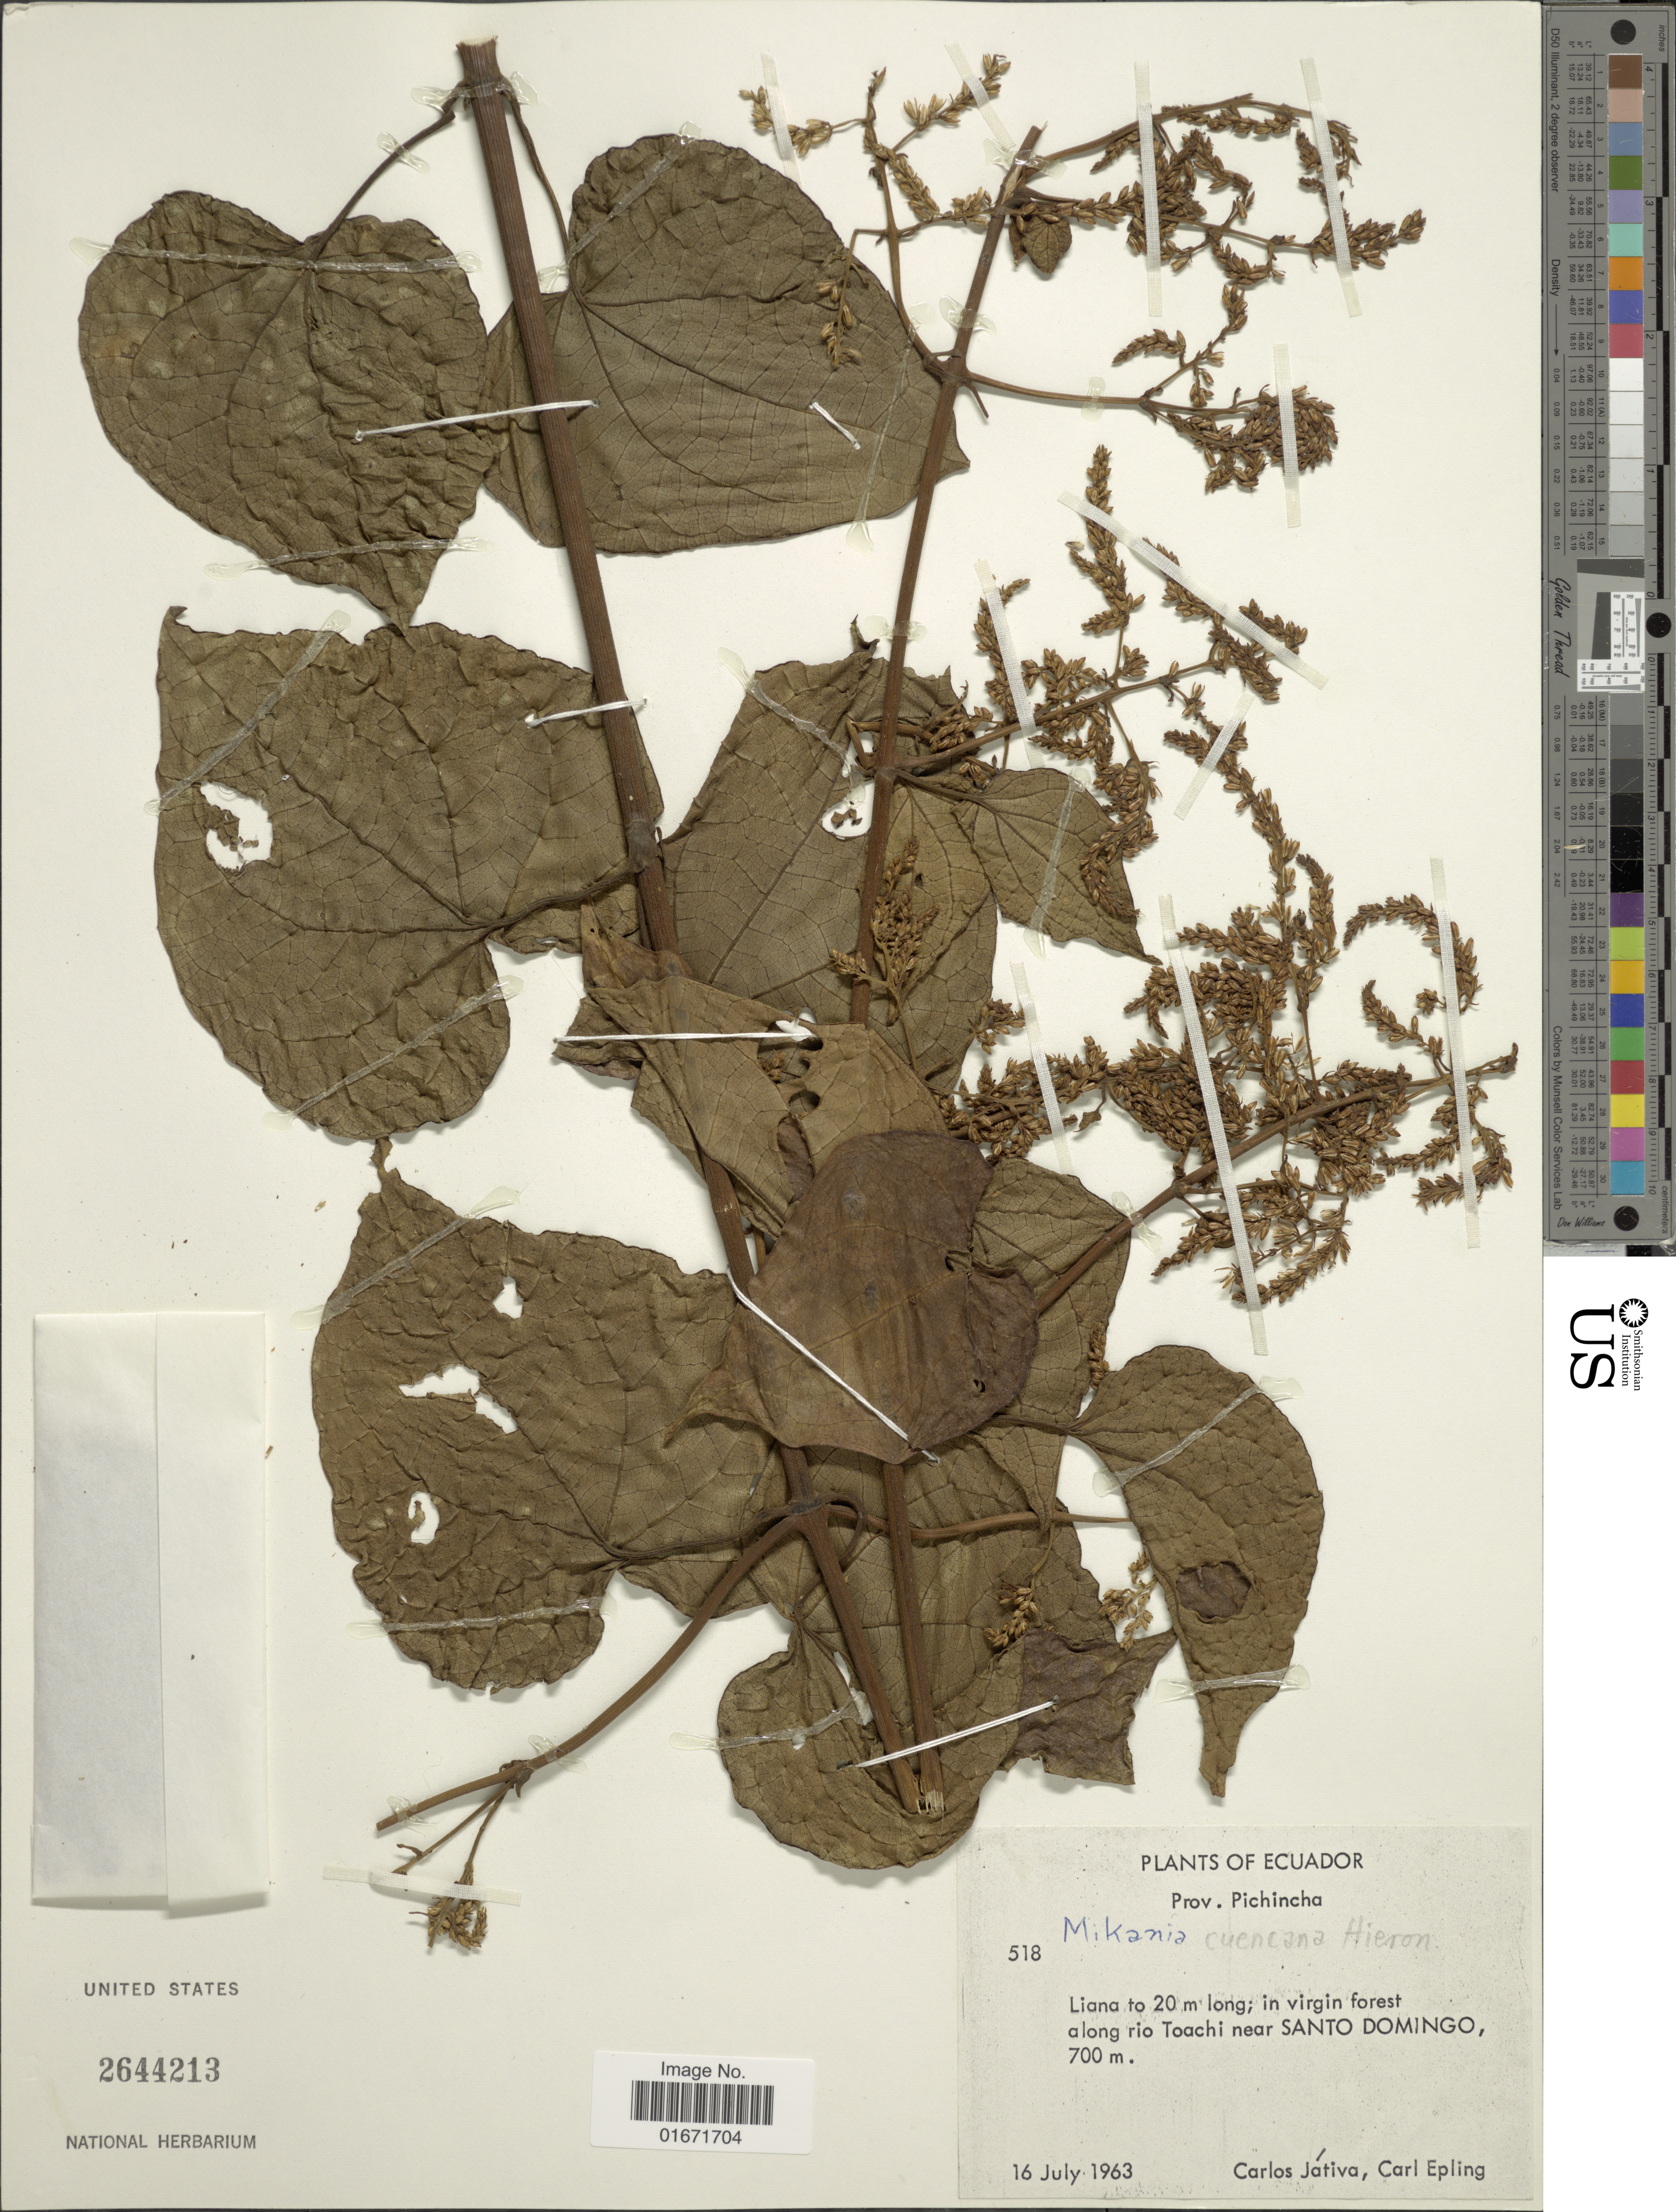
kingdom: Plantae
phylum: Tracheophyta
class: Magnoliopsida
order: Asterales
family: Asteraceae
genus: Mikania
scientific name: Mikania cuencana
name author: Hieron.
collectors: C. D. Játiva & C. C. Epling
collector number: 518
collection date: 1963-07-16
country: Ecuador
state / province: Pichincha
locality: Prov. Pichincha. In virgin forest along rio Toachi near Santo Domingo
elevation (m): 700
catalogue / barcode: US 2644213